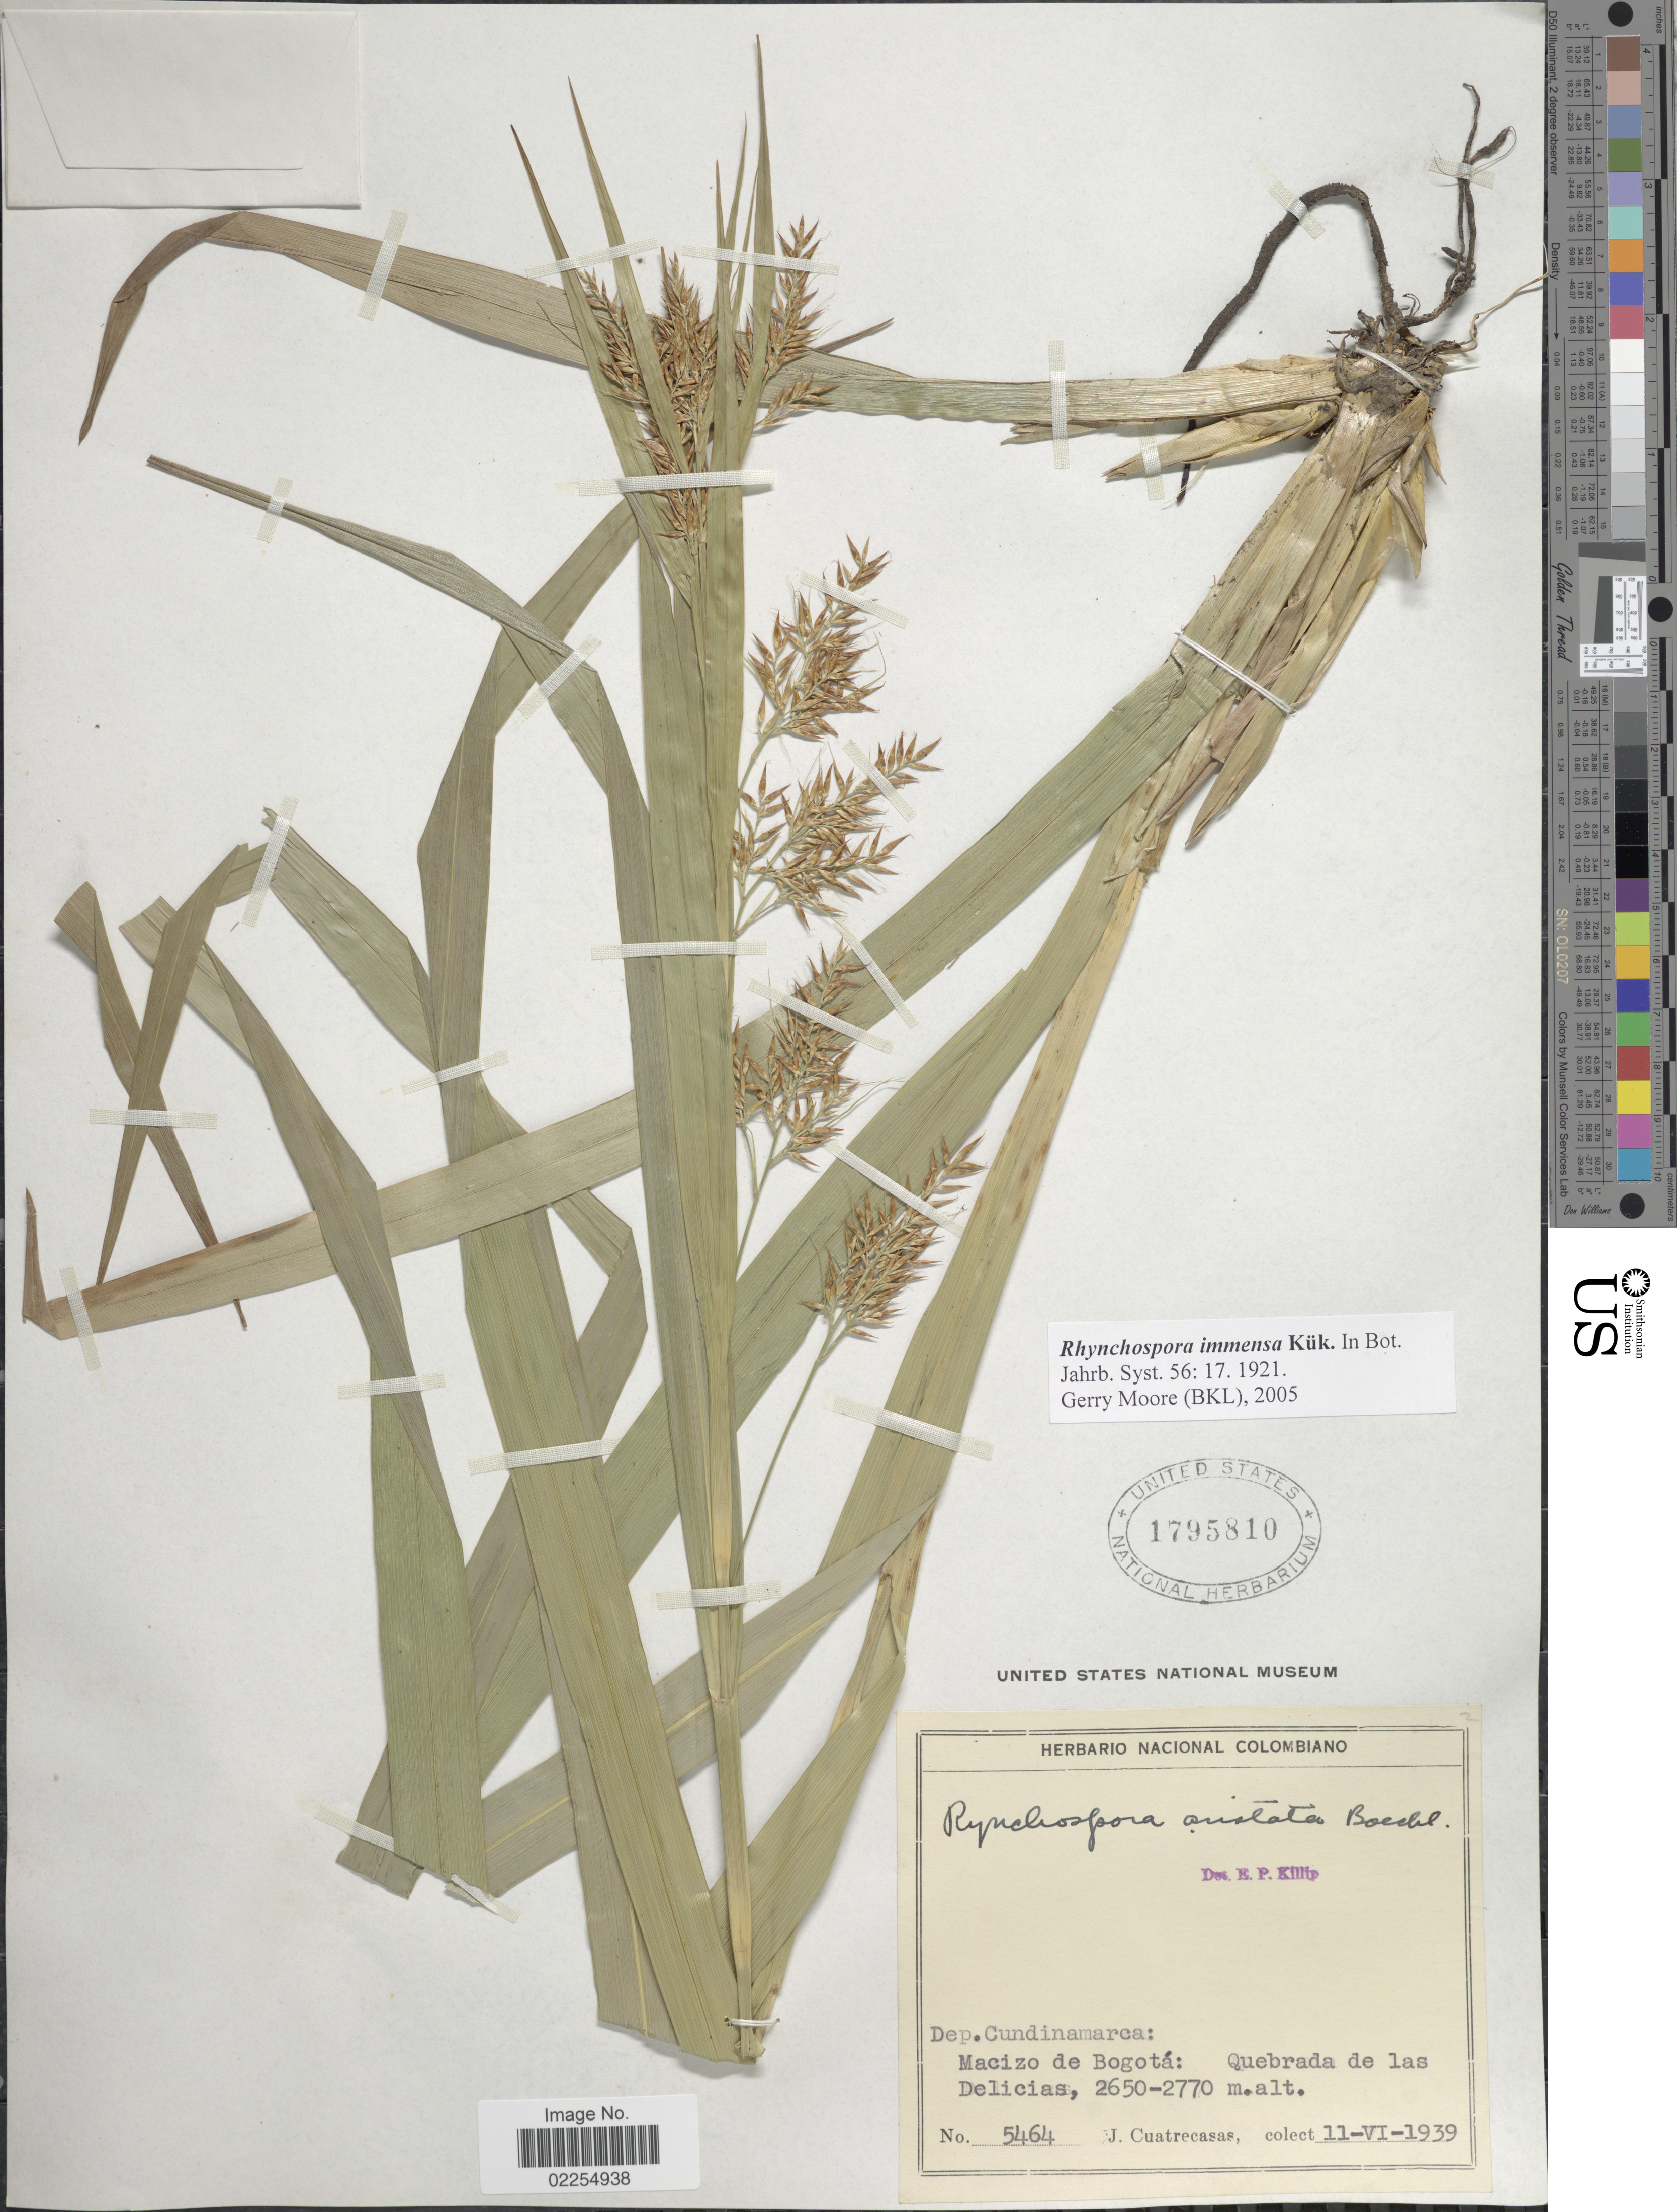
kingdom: Plantae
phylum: Tracheophyta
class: Liliopsida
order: Poales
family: Cyperaceae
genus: Rhynchospora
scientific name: Rhynchospora immensa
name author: Kük.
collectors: J. Cuatrecasas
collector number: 5464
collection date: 1939-06-11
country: Colombia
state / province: Cundinamarca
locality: Macizo de Bogota, Quebrada de las Delicias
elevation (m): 2650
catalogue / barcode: US 1795810